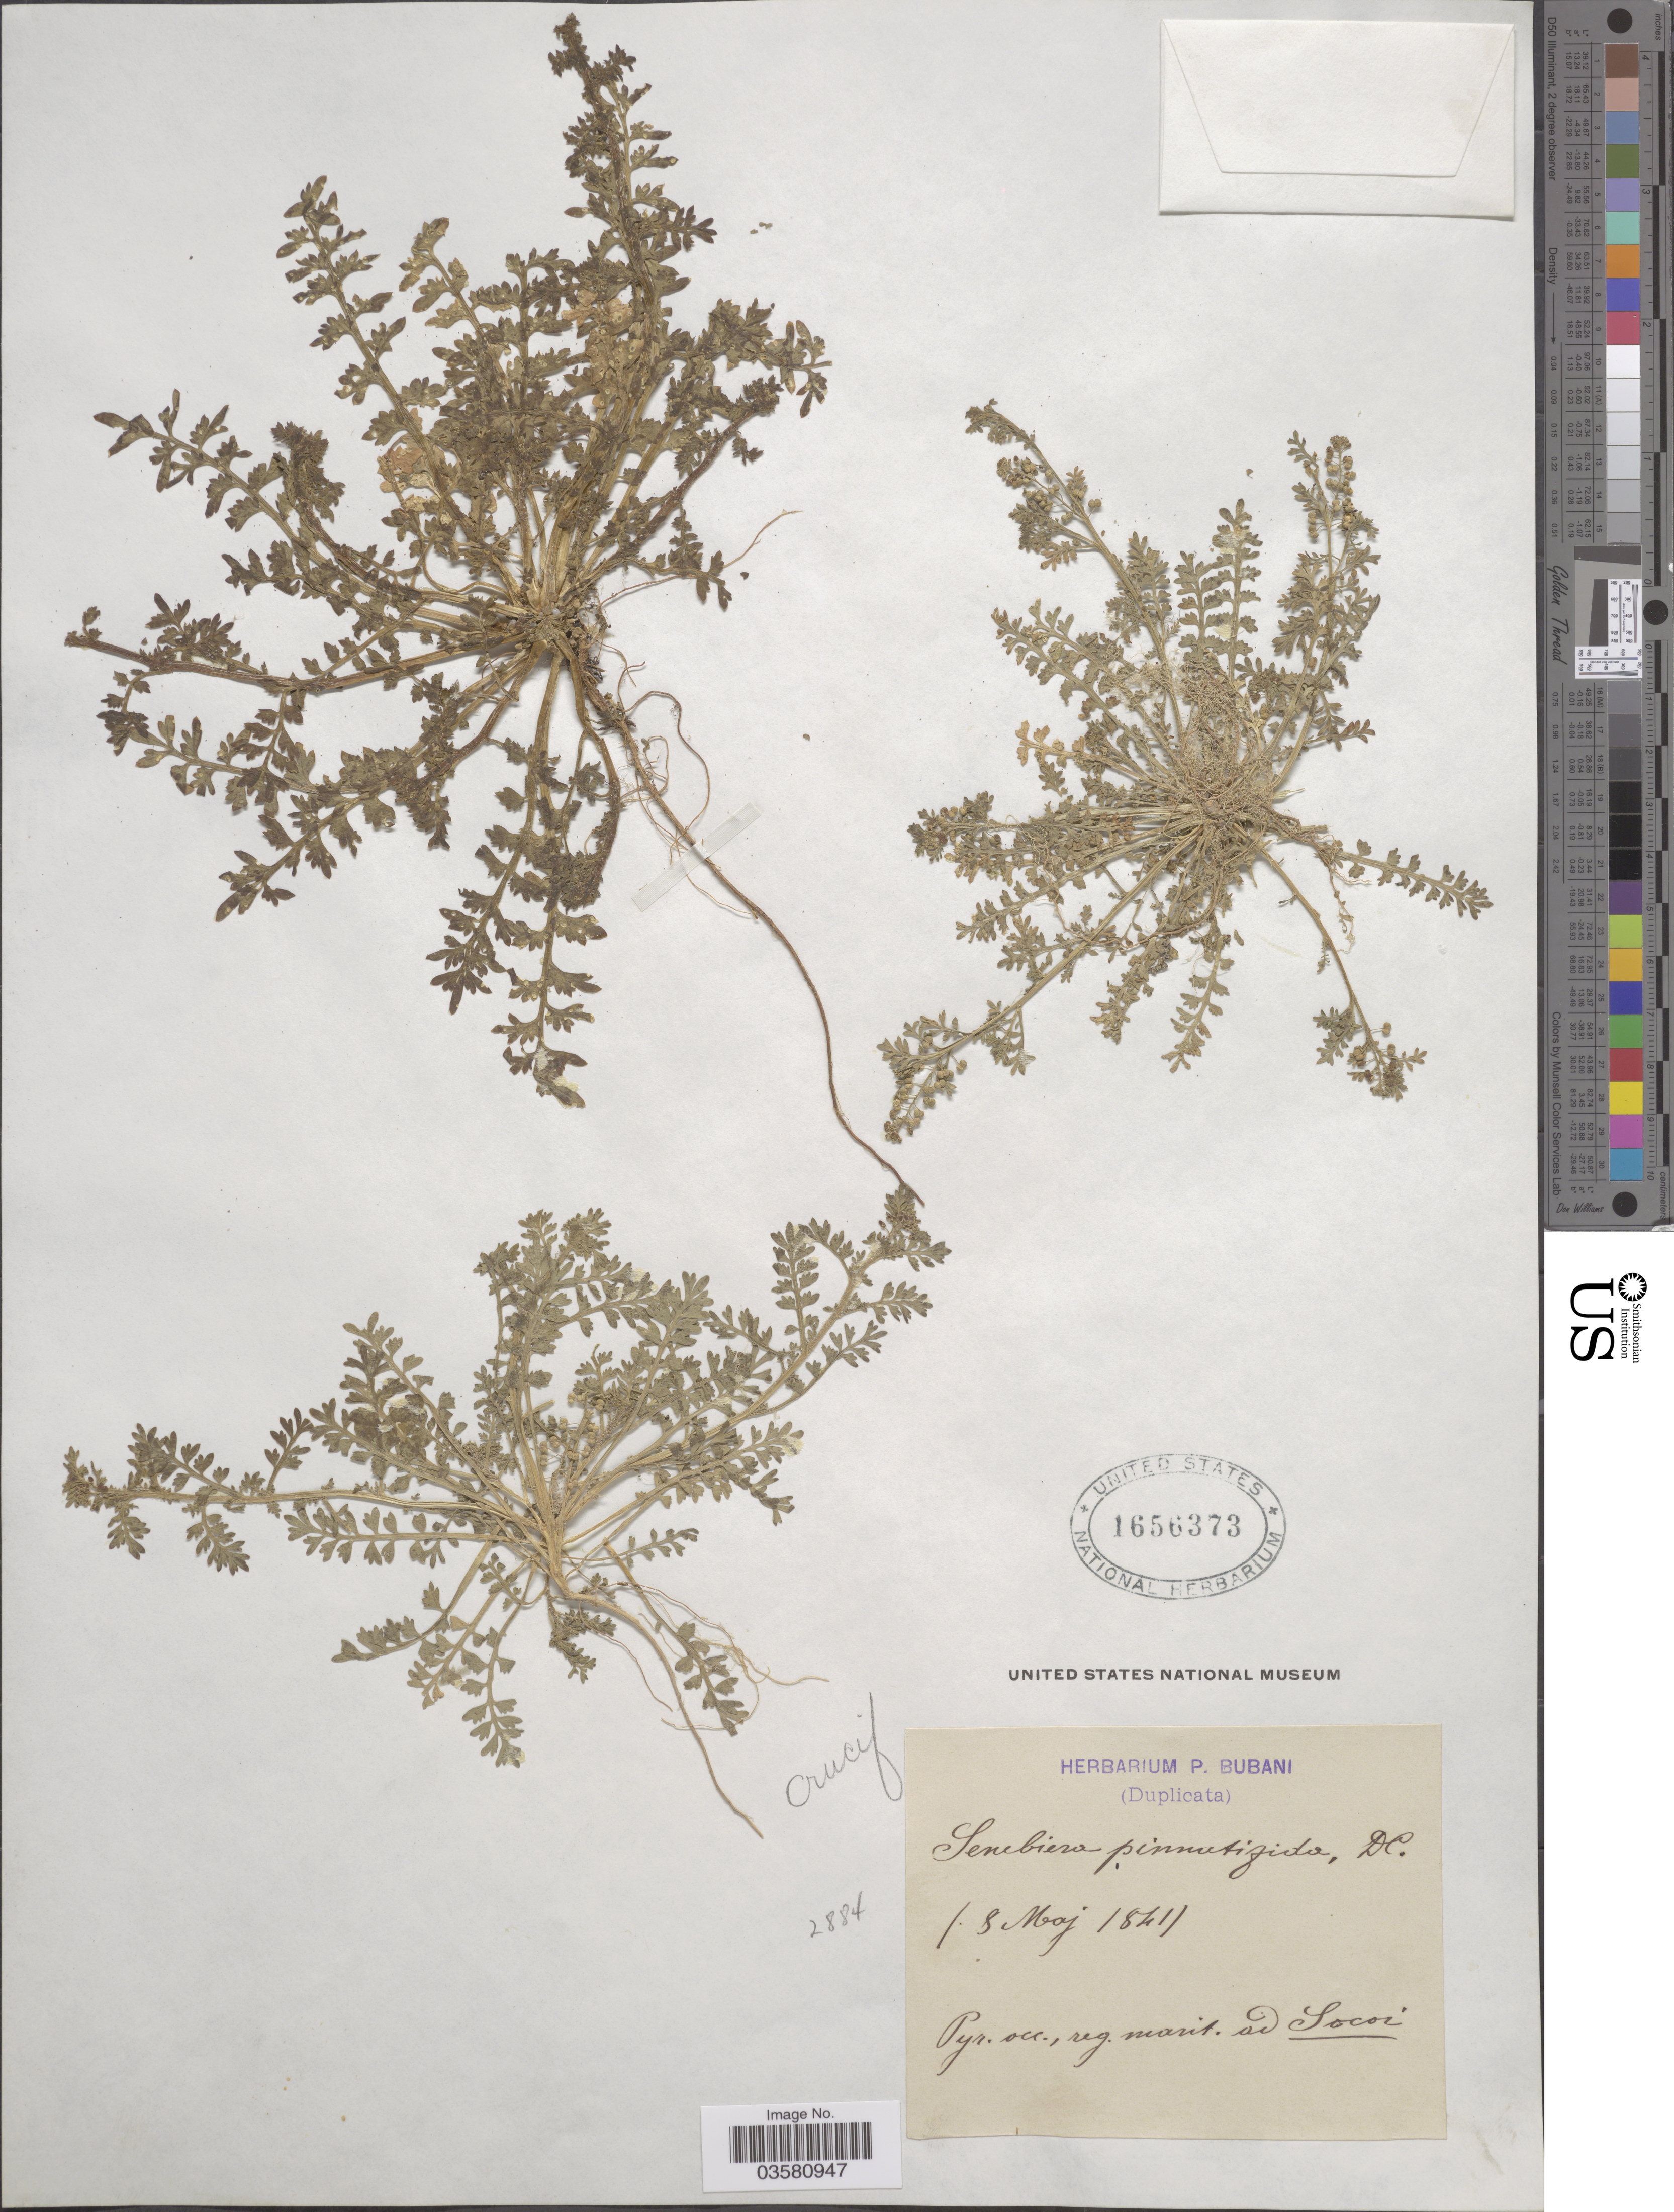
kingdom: Plantae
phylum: Tracheophyta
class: Magnoliopsida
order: Brassicales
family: Brassicaceae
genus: Lepidium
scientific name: Lepidium didymum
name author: L.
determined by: Strong, M. T., (US), Smithsonian Institution - National Museum of Natural History (UNITED STATES)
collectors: ex herb. P. Bubani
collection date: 1841-05-08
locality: Pyr. occ., reg. nearit. [interpreted] ad Socoi.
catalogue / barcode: US 1656373